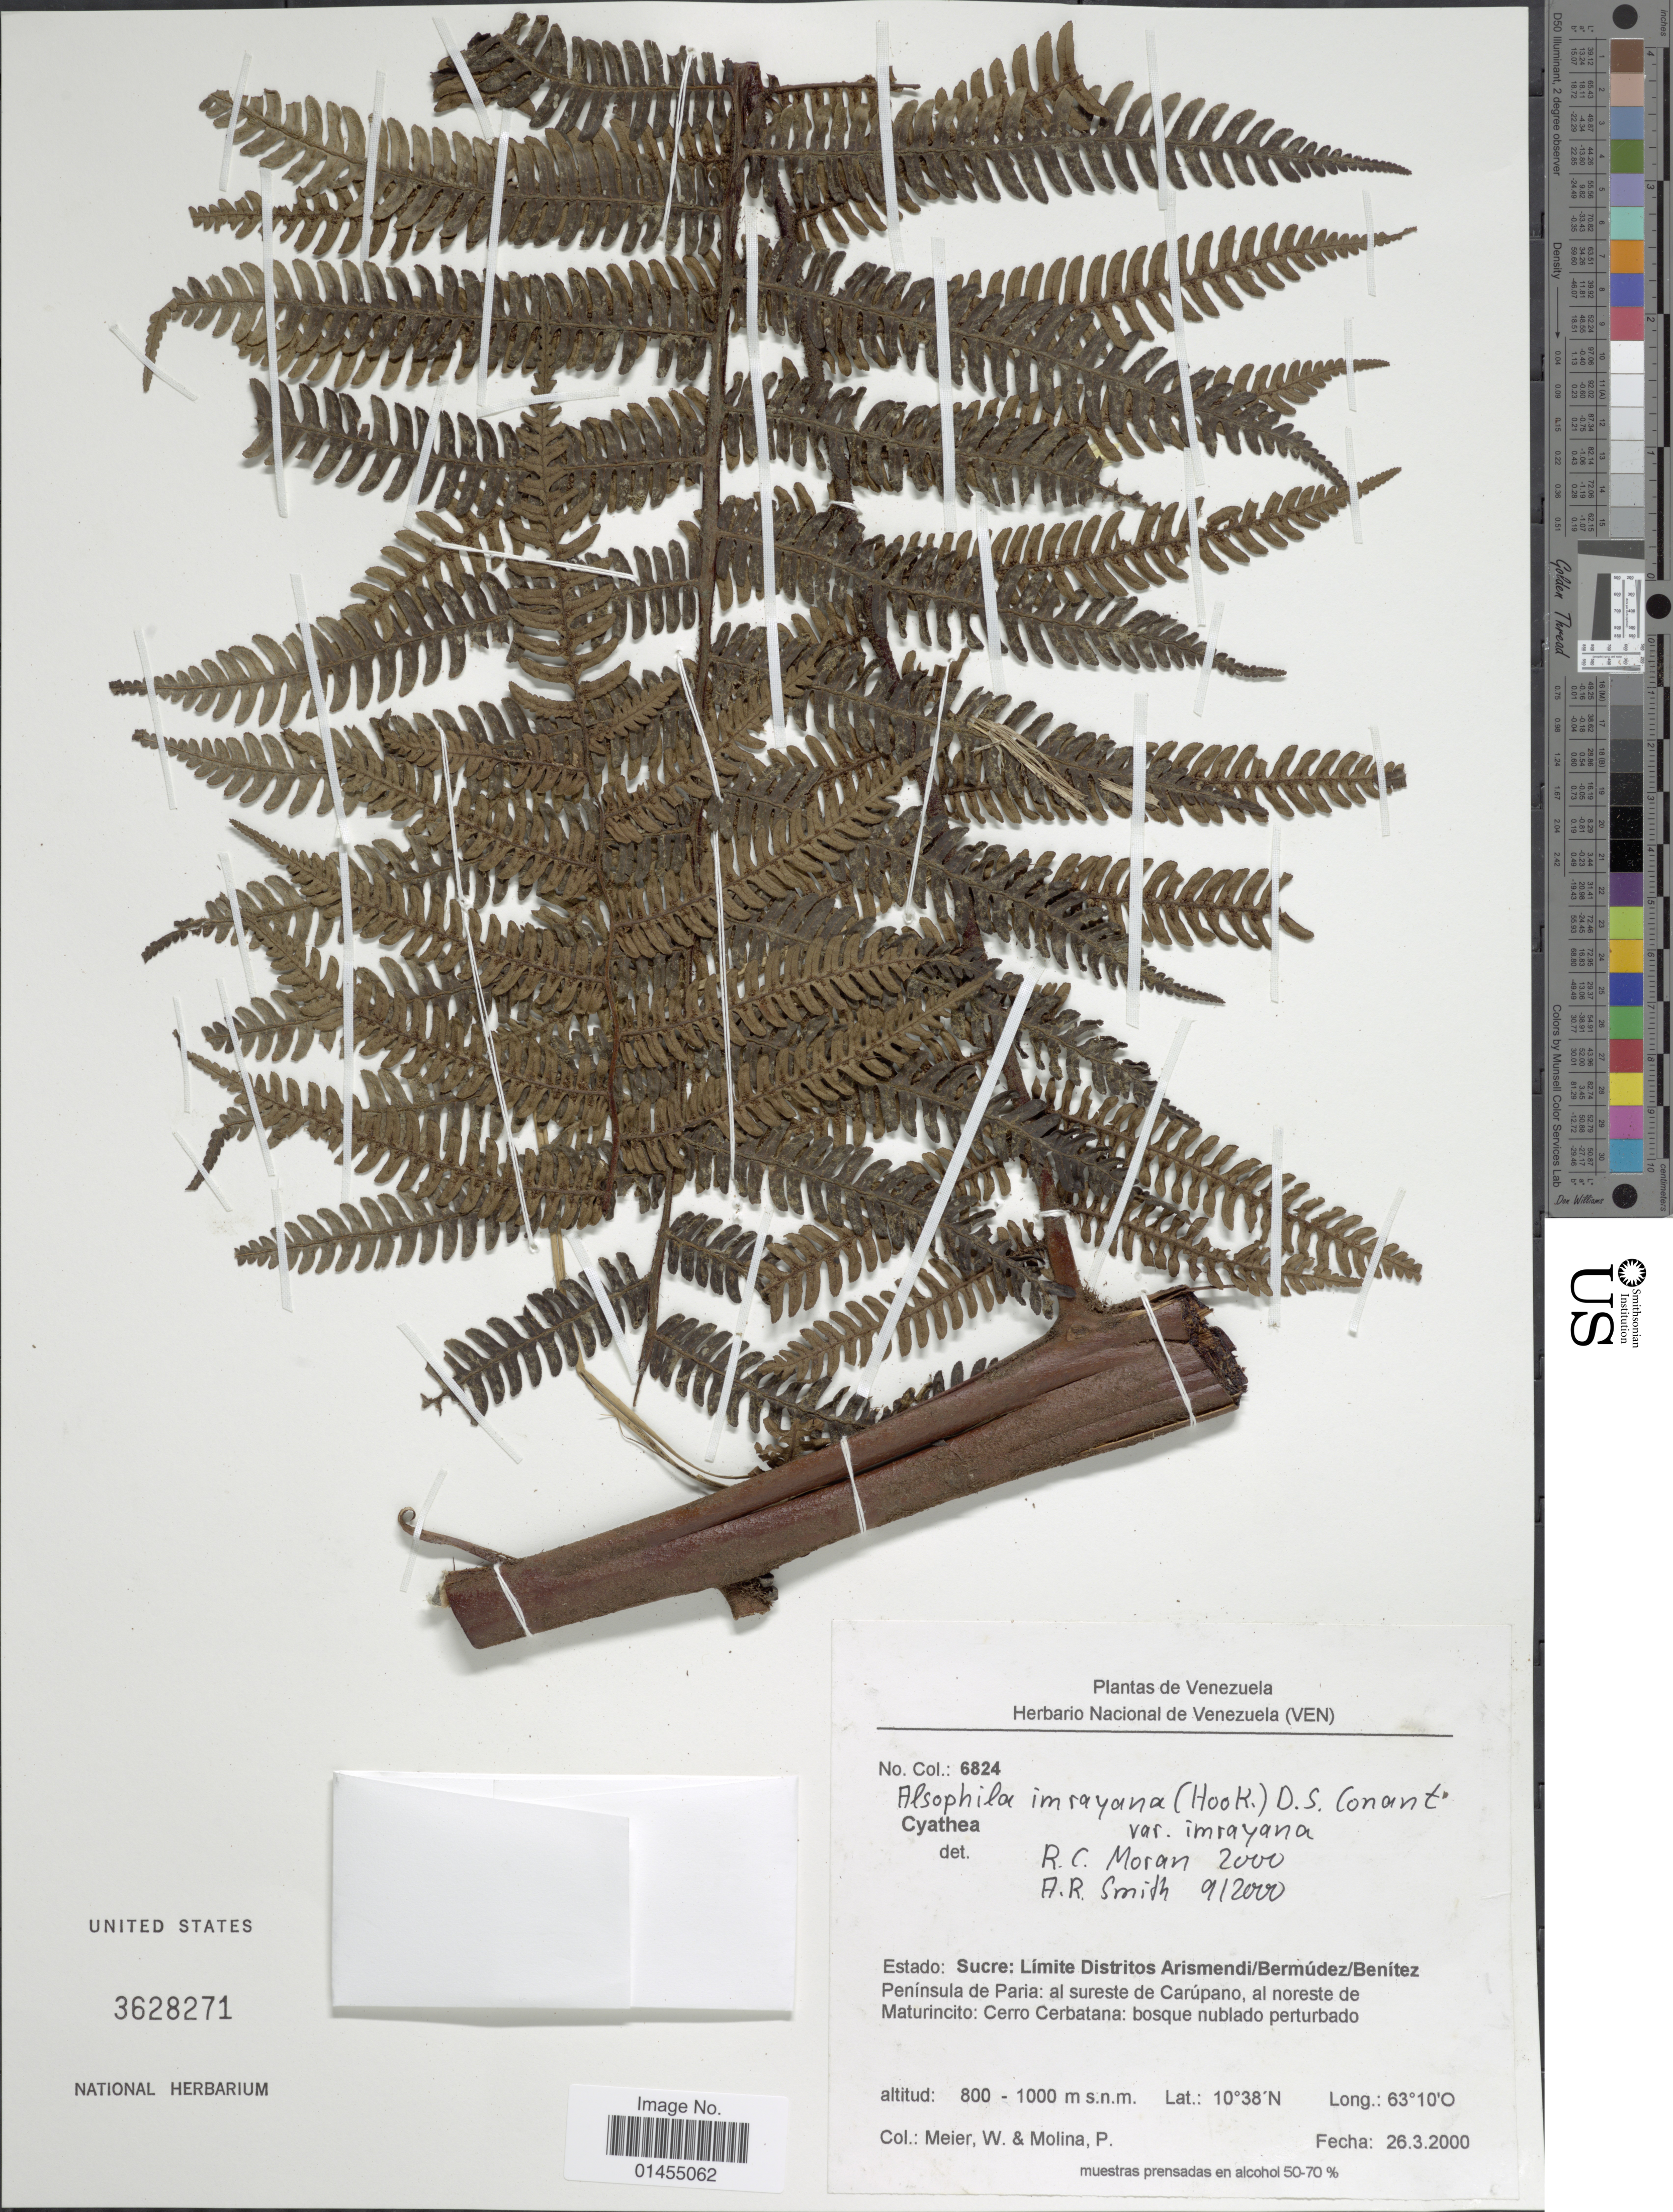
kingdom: Plantae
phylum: Tracheophyta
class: Polypodiopsida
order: Cyatheales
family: Cyatheaceae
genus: Alsophila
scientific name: Alsophila imrayana var. basilaris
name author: (Christ) Lellinger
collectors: W. Meier & P. Molina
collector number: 6824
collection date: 2000-03-26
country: Venezuela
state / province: Sucre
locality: Limite Distrito Arismendi/Bermudez/Benitez. Peninsula de Paria: al sureste de Carupano, al noreste de Maturincito: Cerro Cerbatana: bosque nublado perturbado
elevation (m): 800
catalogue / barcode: US 3628271